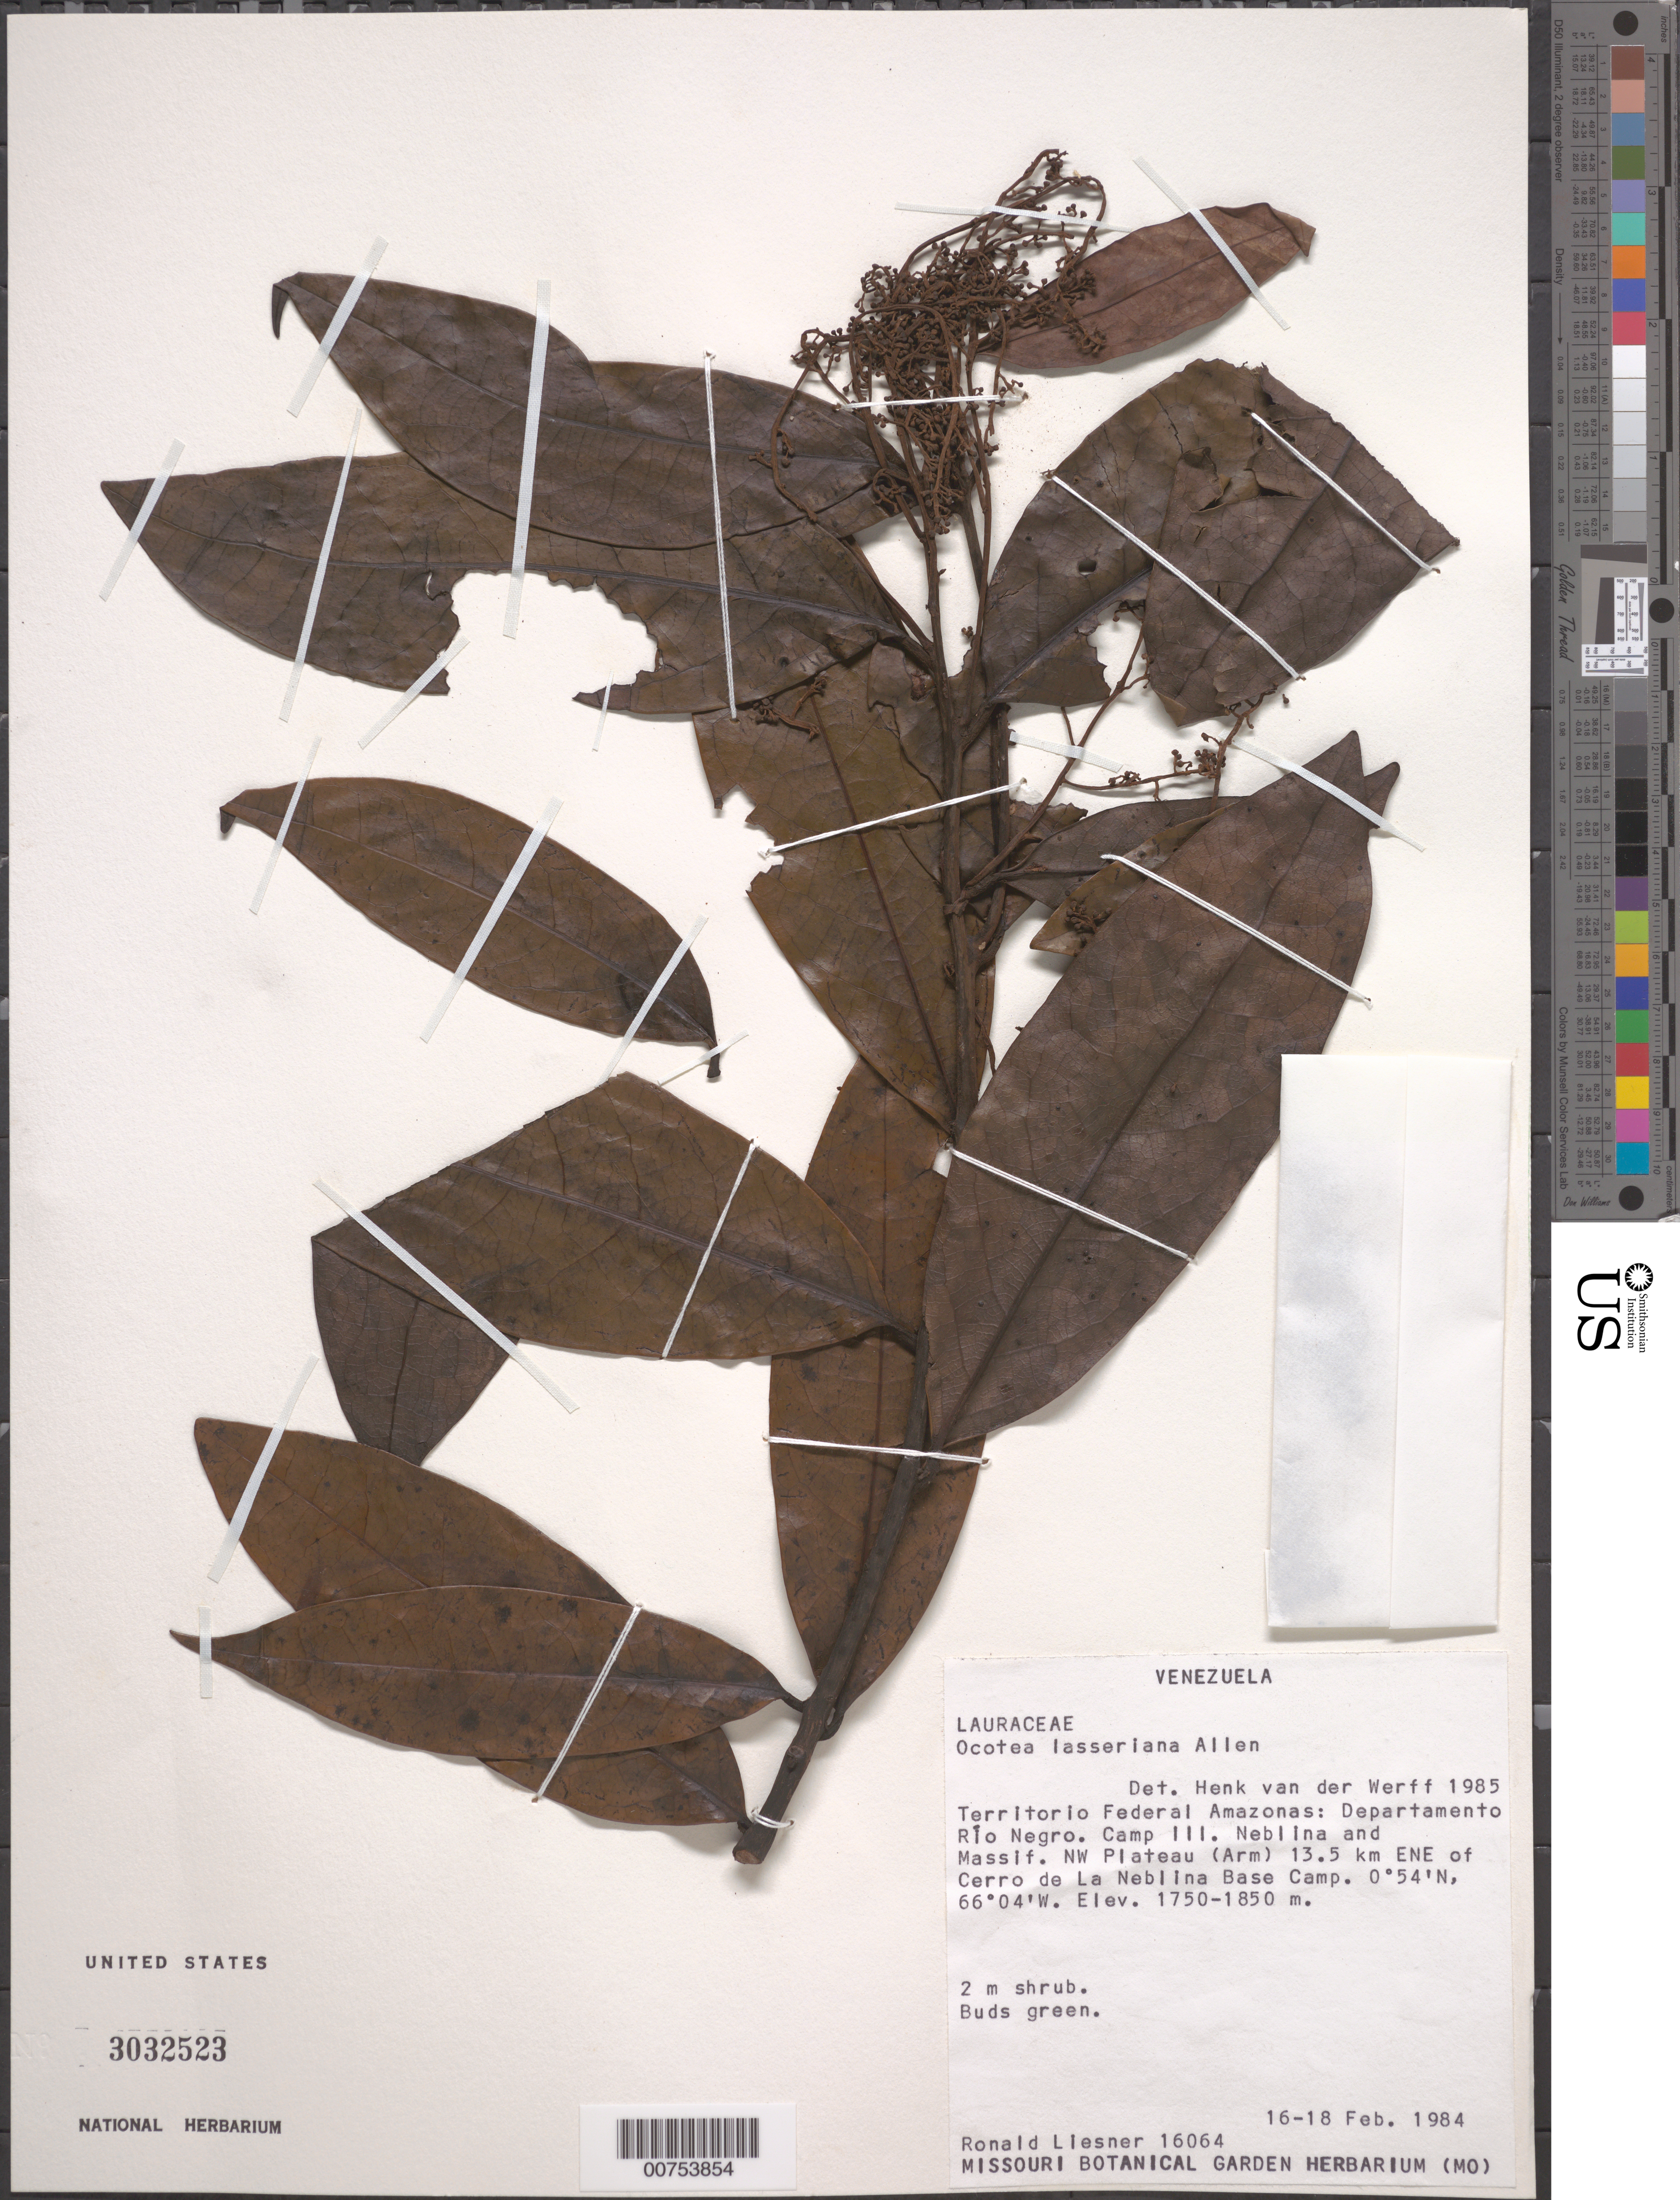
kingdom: Plantae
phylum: Tracheophyta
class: Magnoliopsida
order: Laurales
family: Lauraceae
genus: Ocotea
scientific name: Ocotea lasseriana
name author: C.K. Allen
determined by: van der Werff, H., (MO), Missouri Botanical Garden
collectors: R. L. Liesner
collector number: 16064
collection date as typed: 16-Feb-84 to 18-Feb-84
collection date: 1984-02-16/1984-02-18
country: Venezuela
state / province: Amazonas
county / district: Río Negro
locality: Cerro de La Neblina Base Camp, Camp III, Neblina & Massif, NW Plateau, 13.5 km ENE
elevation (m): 1750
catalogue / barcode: US 3032523